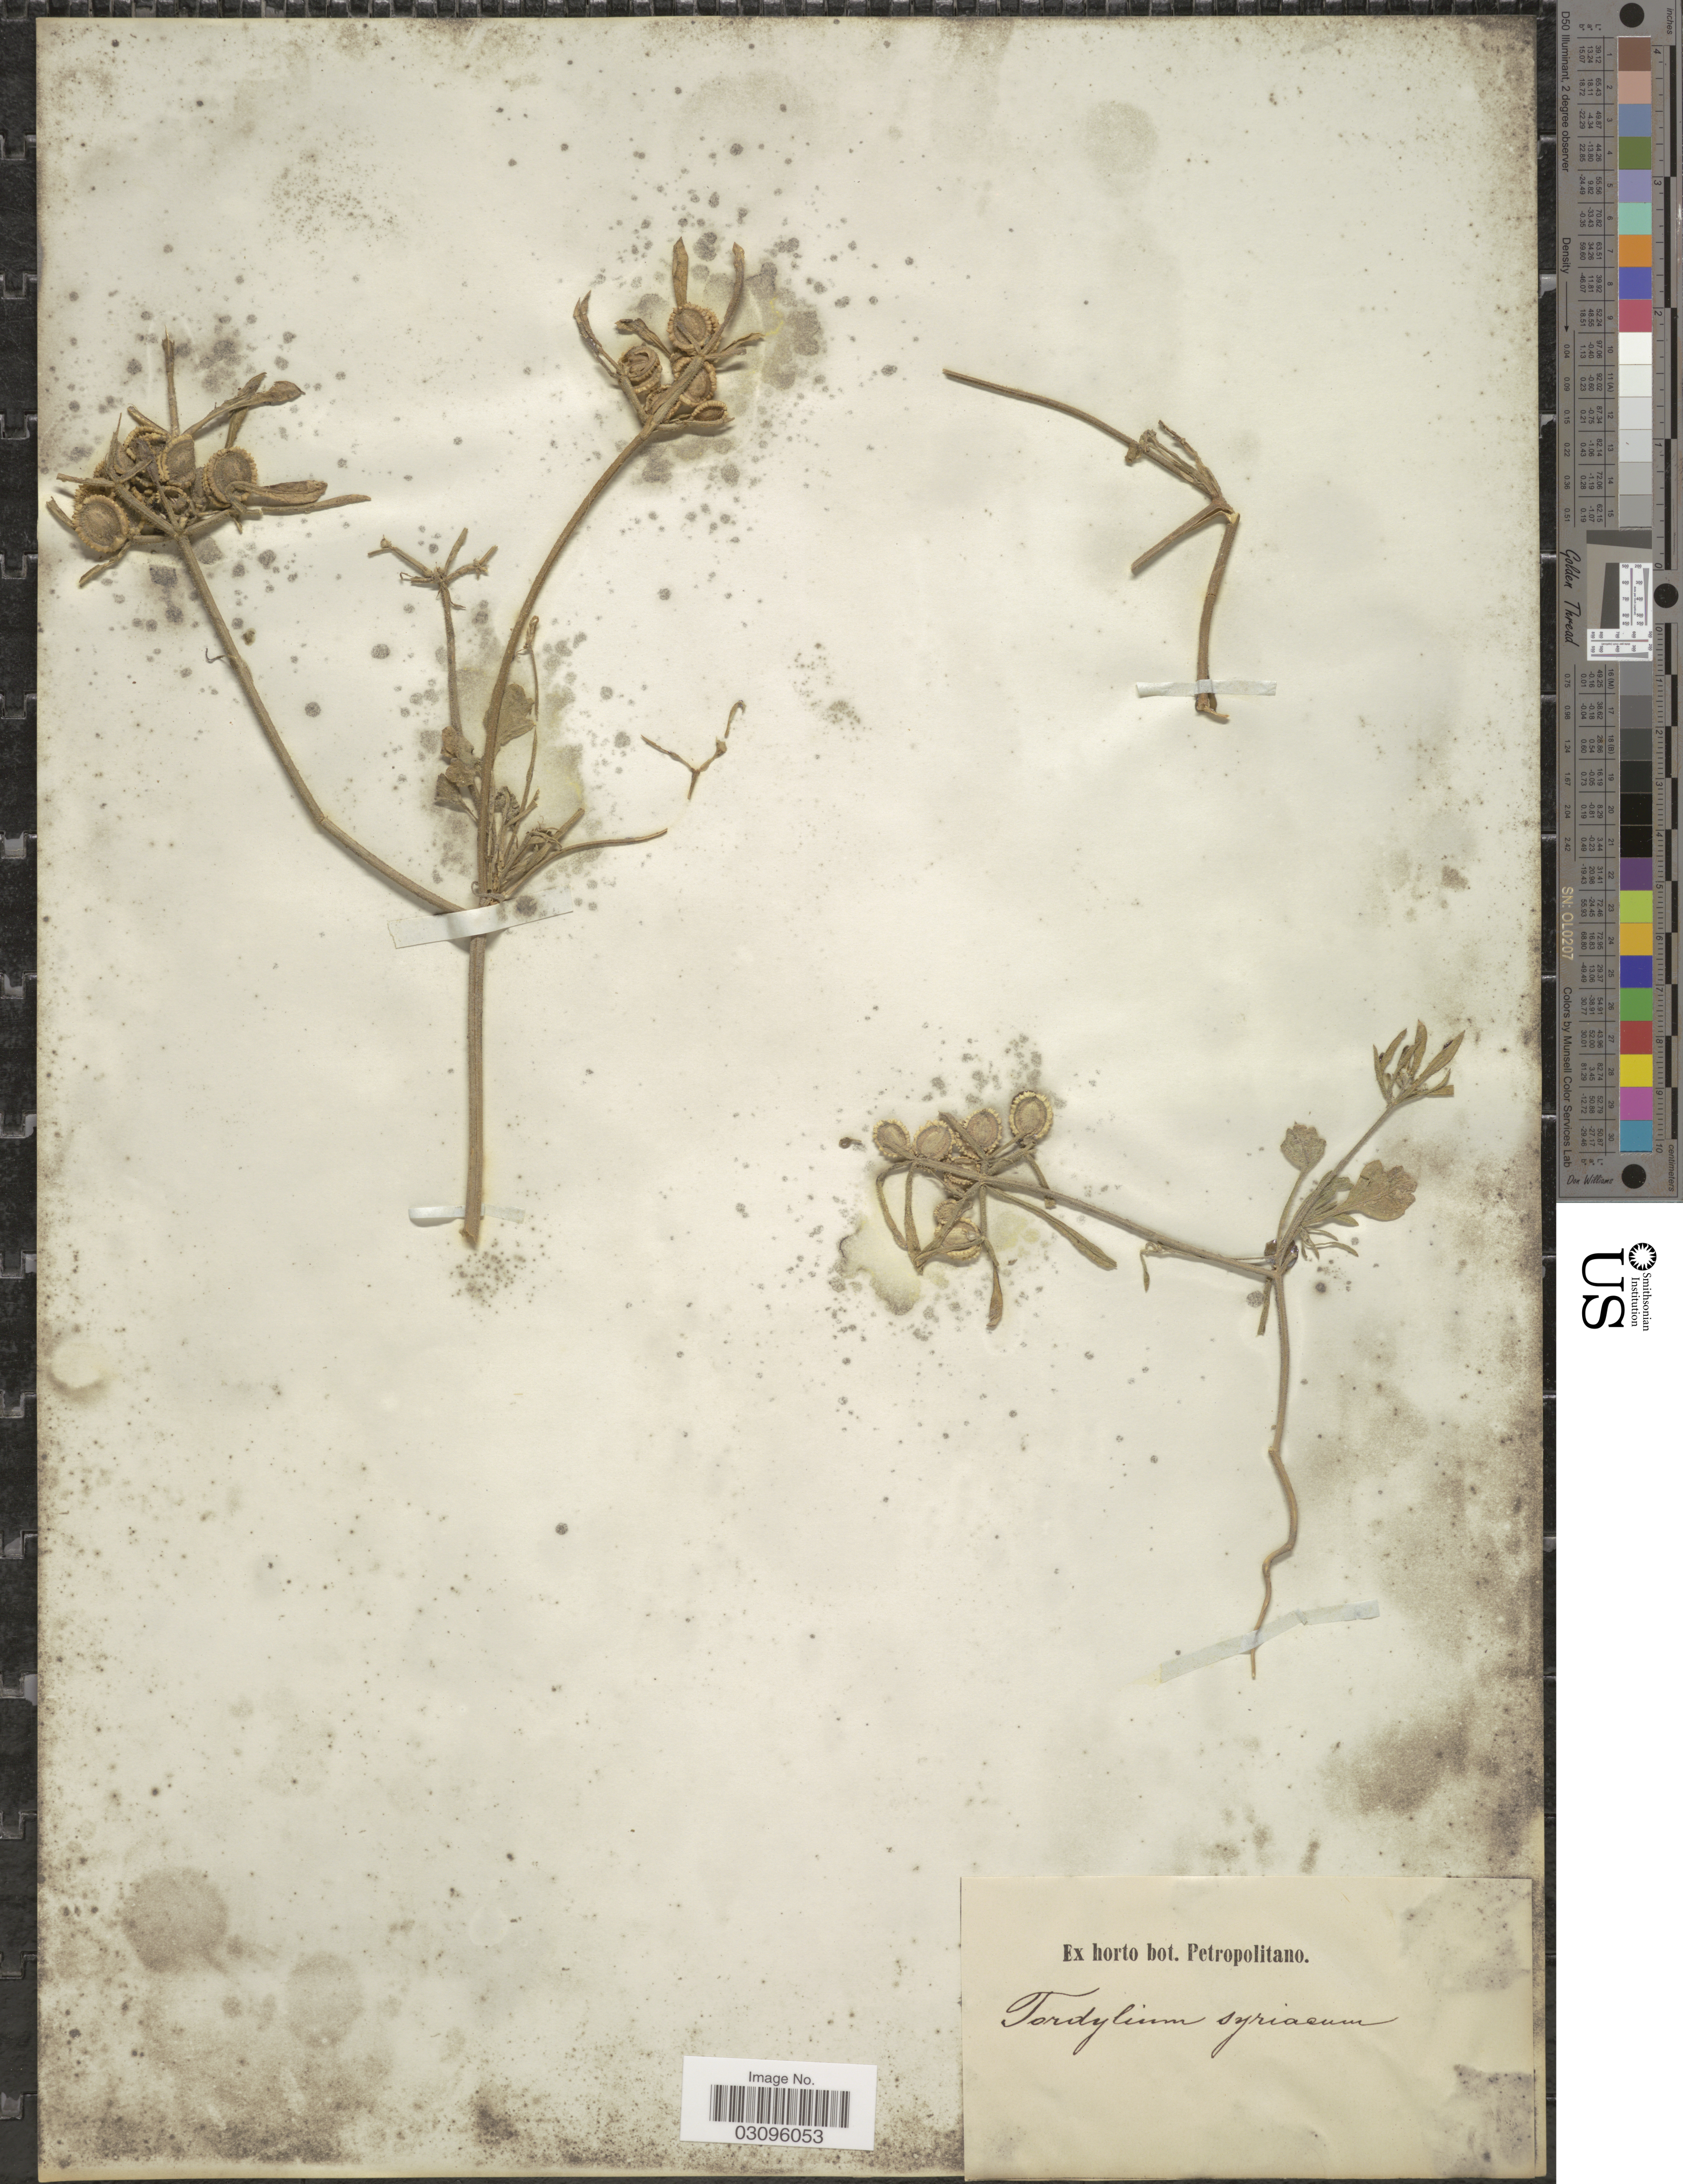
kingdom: Plantae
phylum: Tracheophyta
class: Magnoliopsida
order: Apiales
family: Apiaceae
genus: Tordylium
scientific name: Tordylium syriacum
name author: L.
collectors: ex Horto Bot. Petropolitano